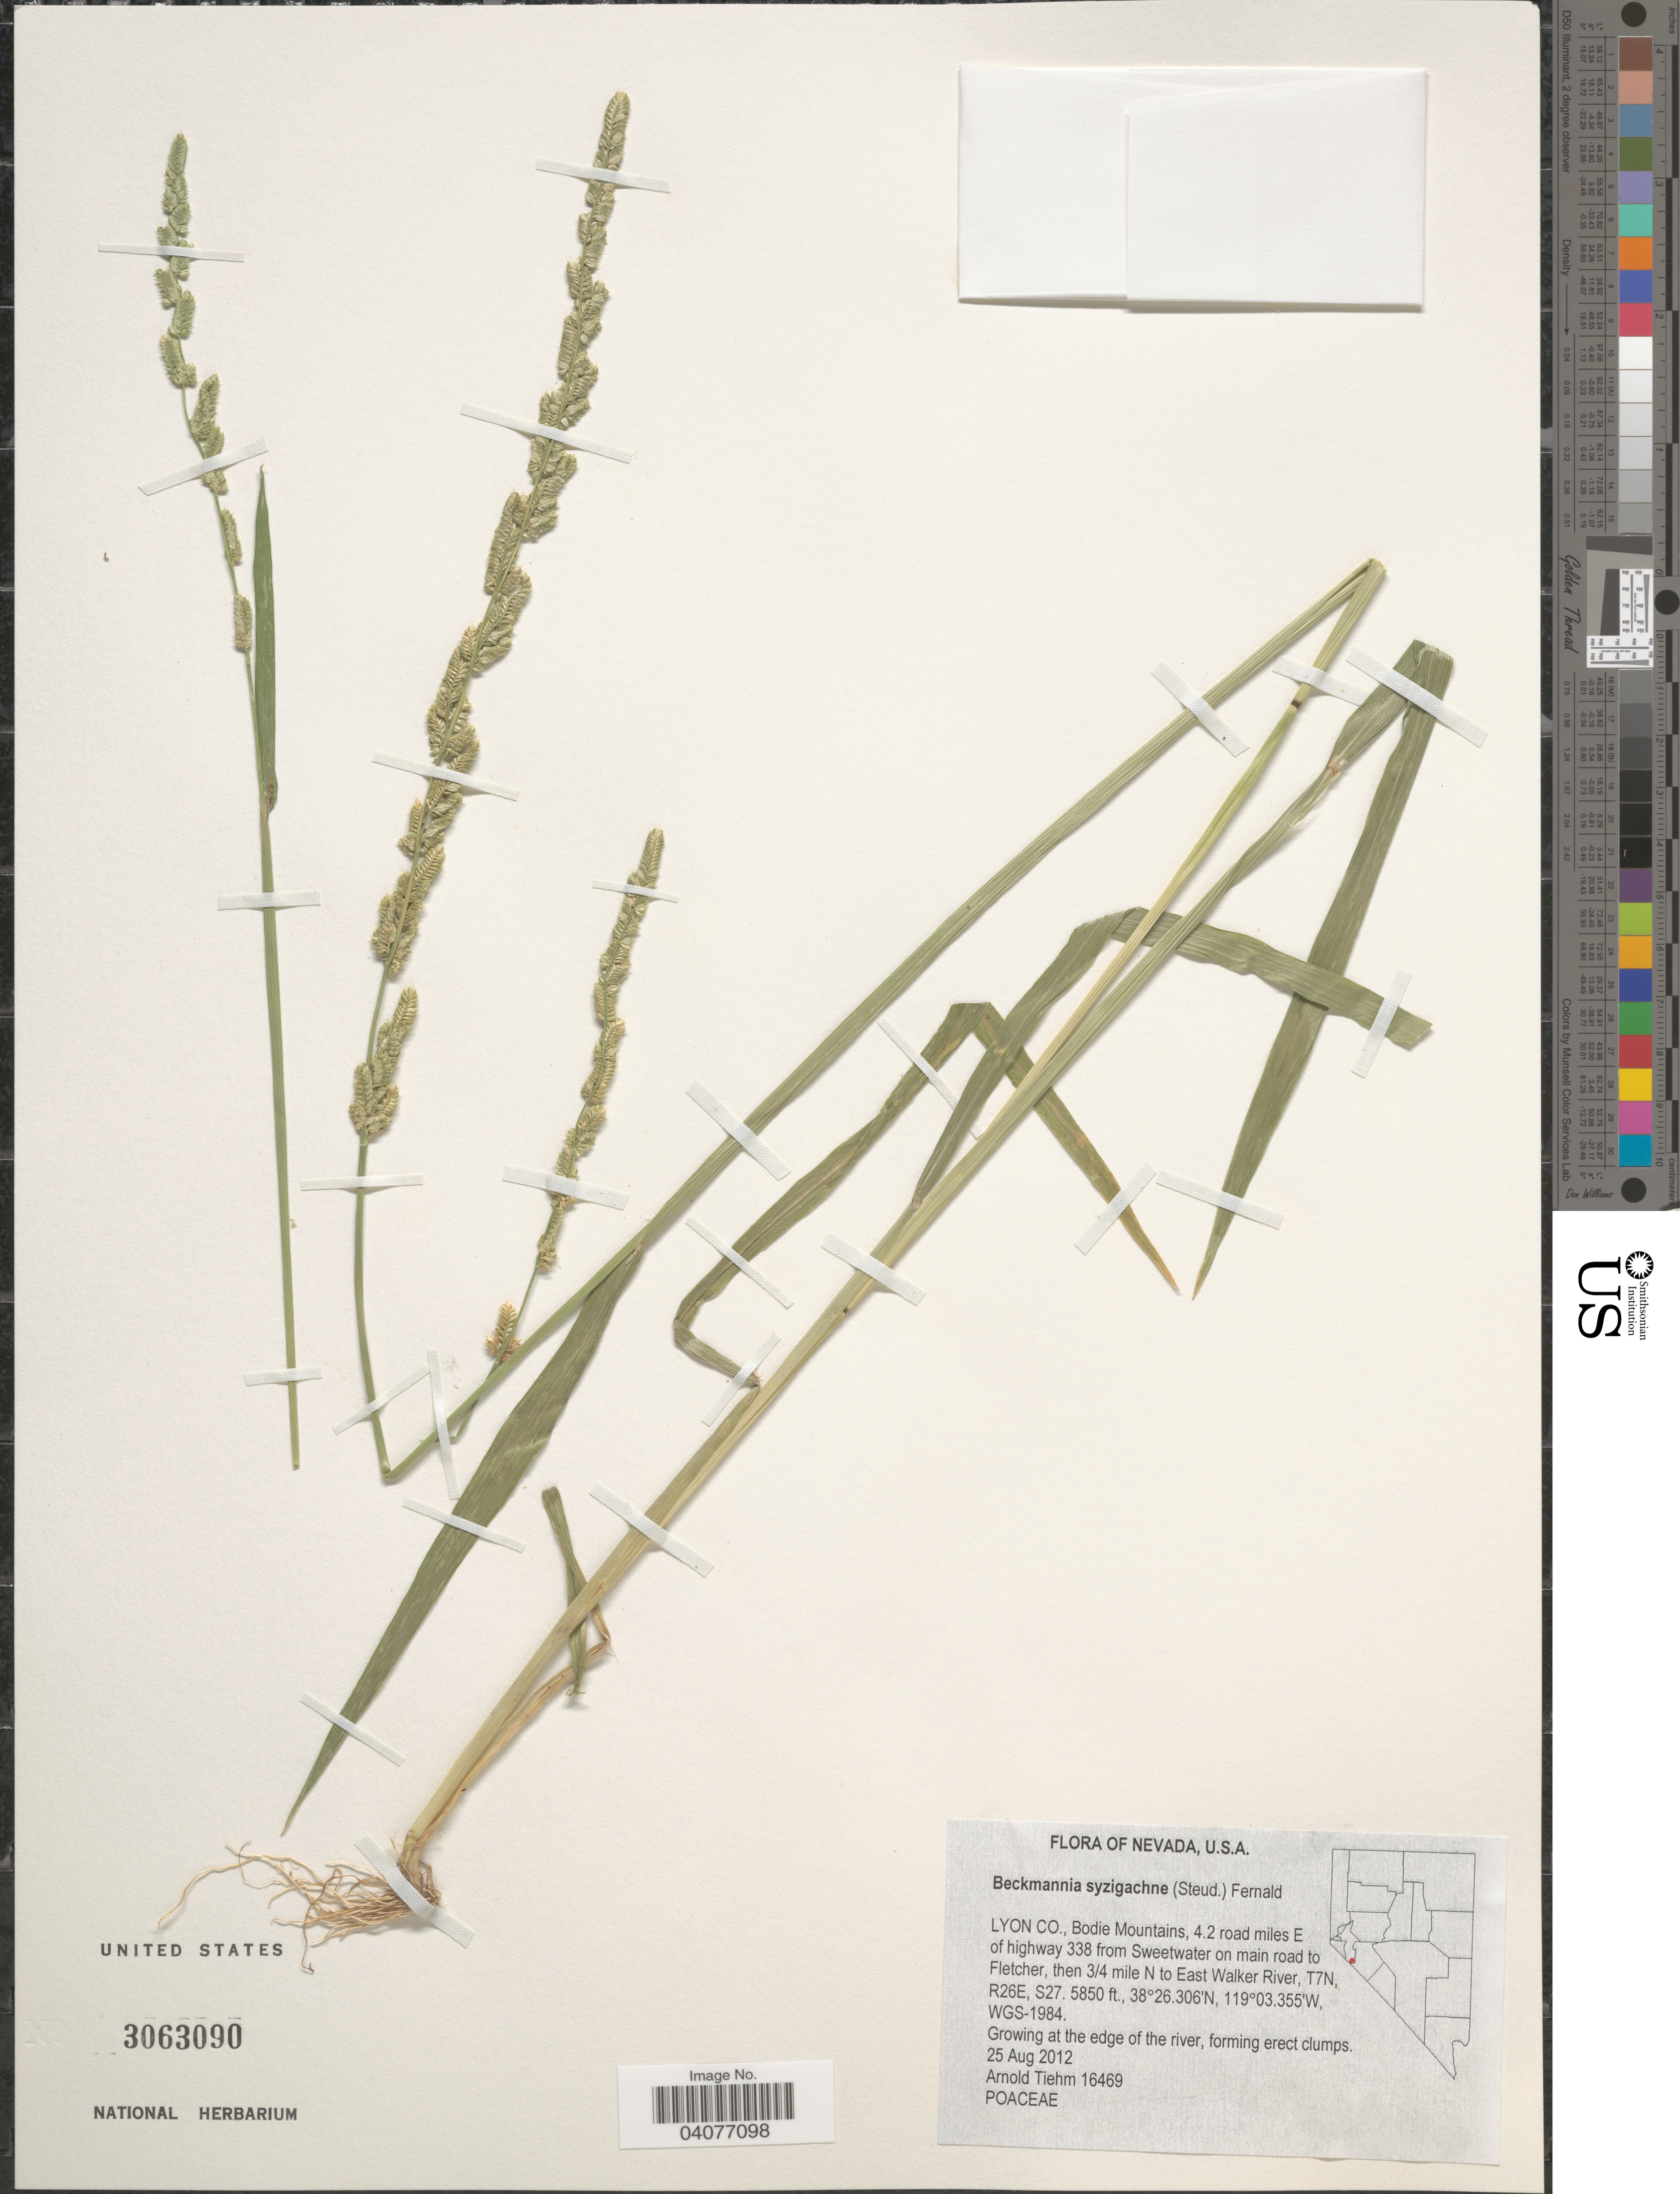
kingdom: Plantae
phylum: Tracheophyta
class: Liliopsida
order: Poales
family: Poaceae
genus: Beckmannia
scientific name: Beckmannia syzigachne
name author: (Steud.) Fernald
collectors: A. Tiehm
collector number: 16469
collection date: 2012-08-25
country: United States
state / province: Nevada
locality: Lyon Co., Bodie Mountains, 4.2 road miles E of highway 338 from Sweetwater on main road to Fletcher, then 3/4 mile N to East Walker River, T7N, R26E, S27. WGS-1984.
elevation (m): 1783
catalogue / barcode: US 3063090